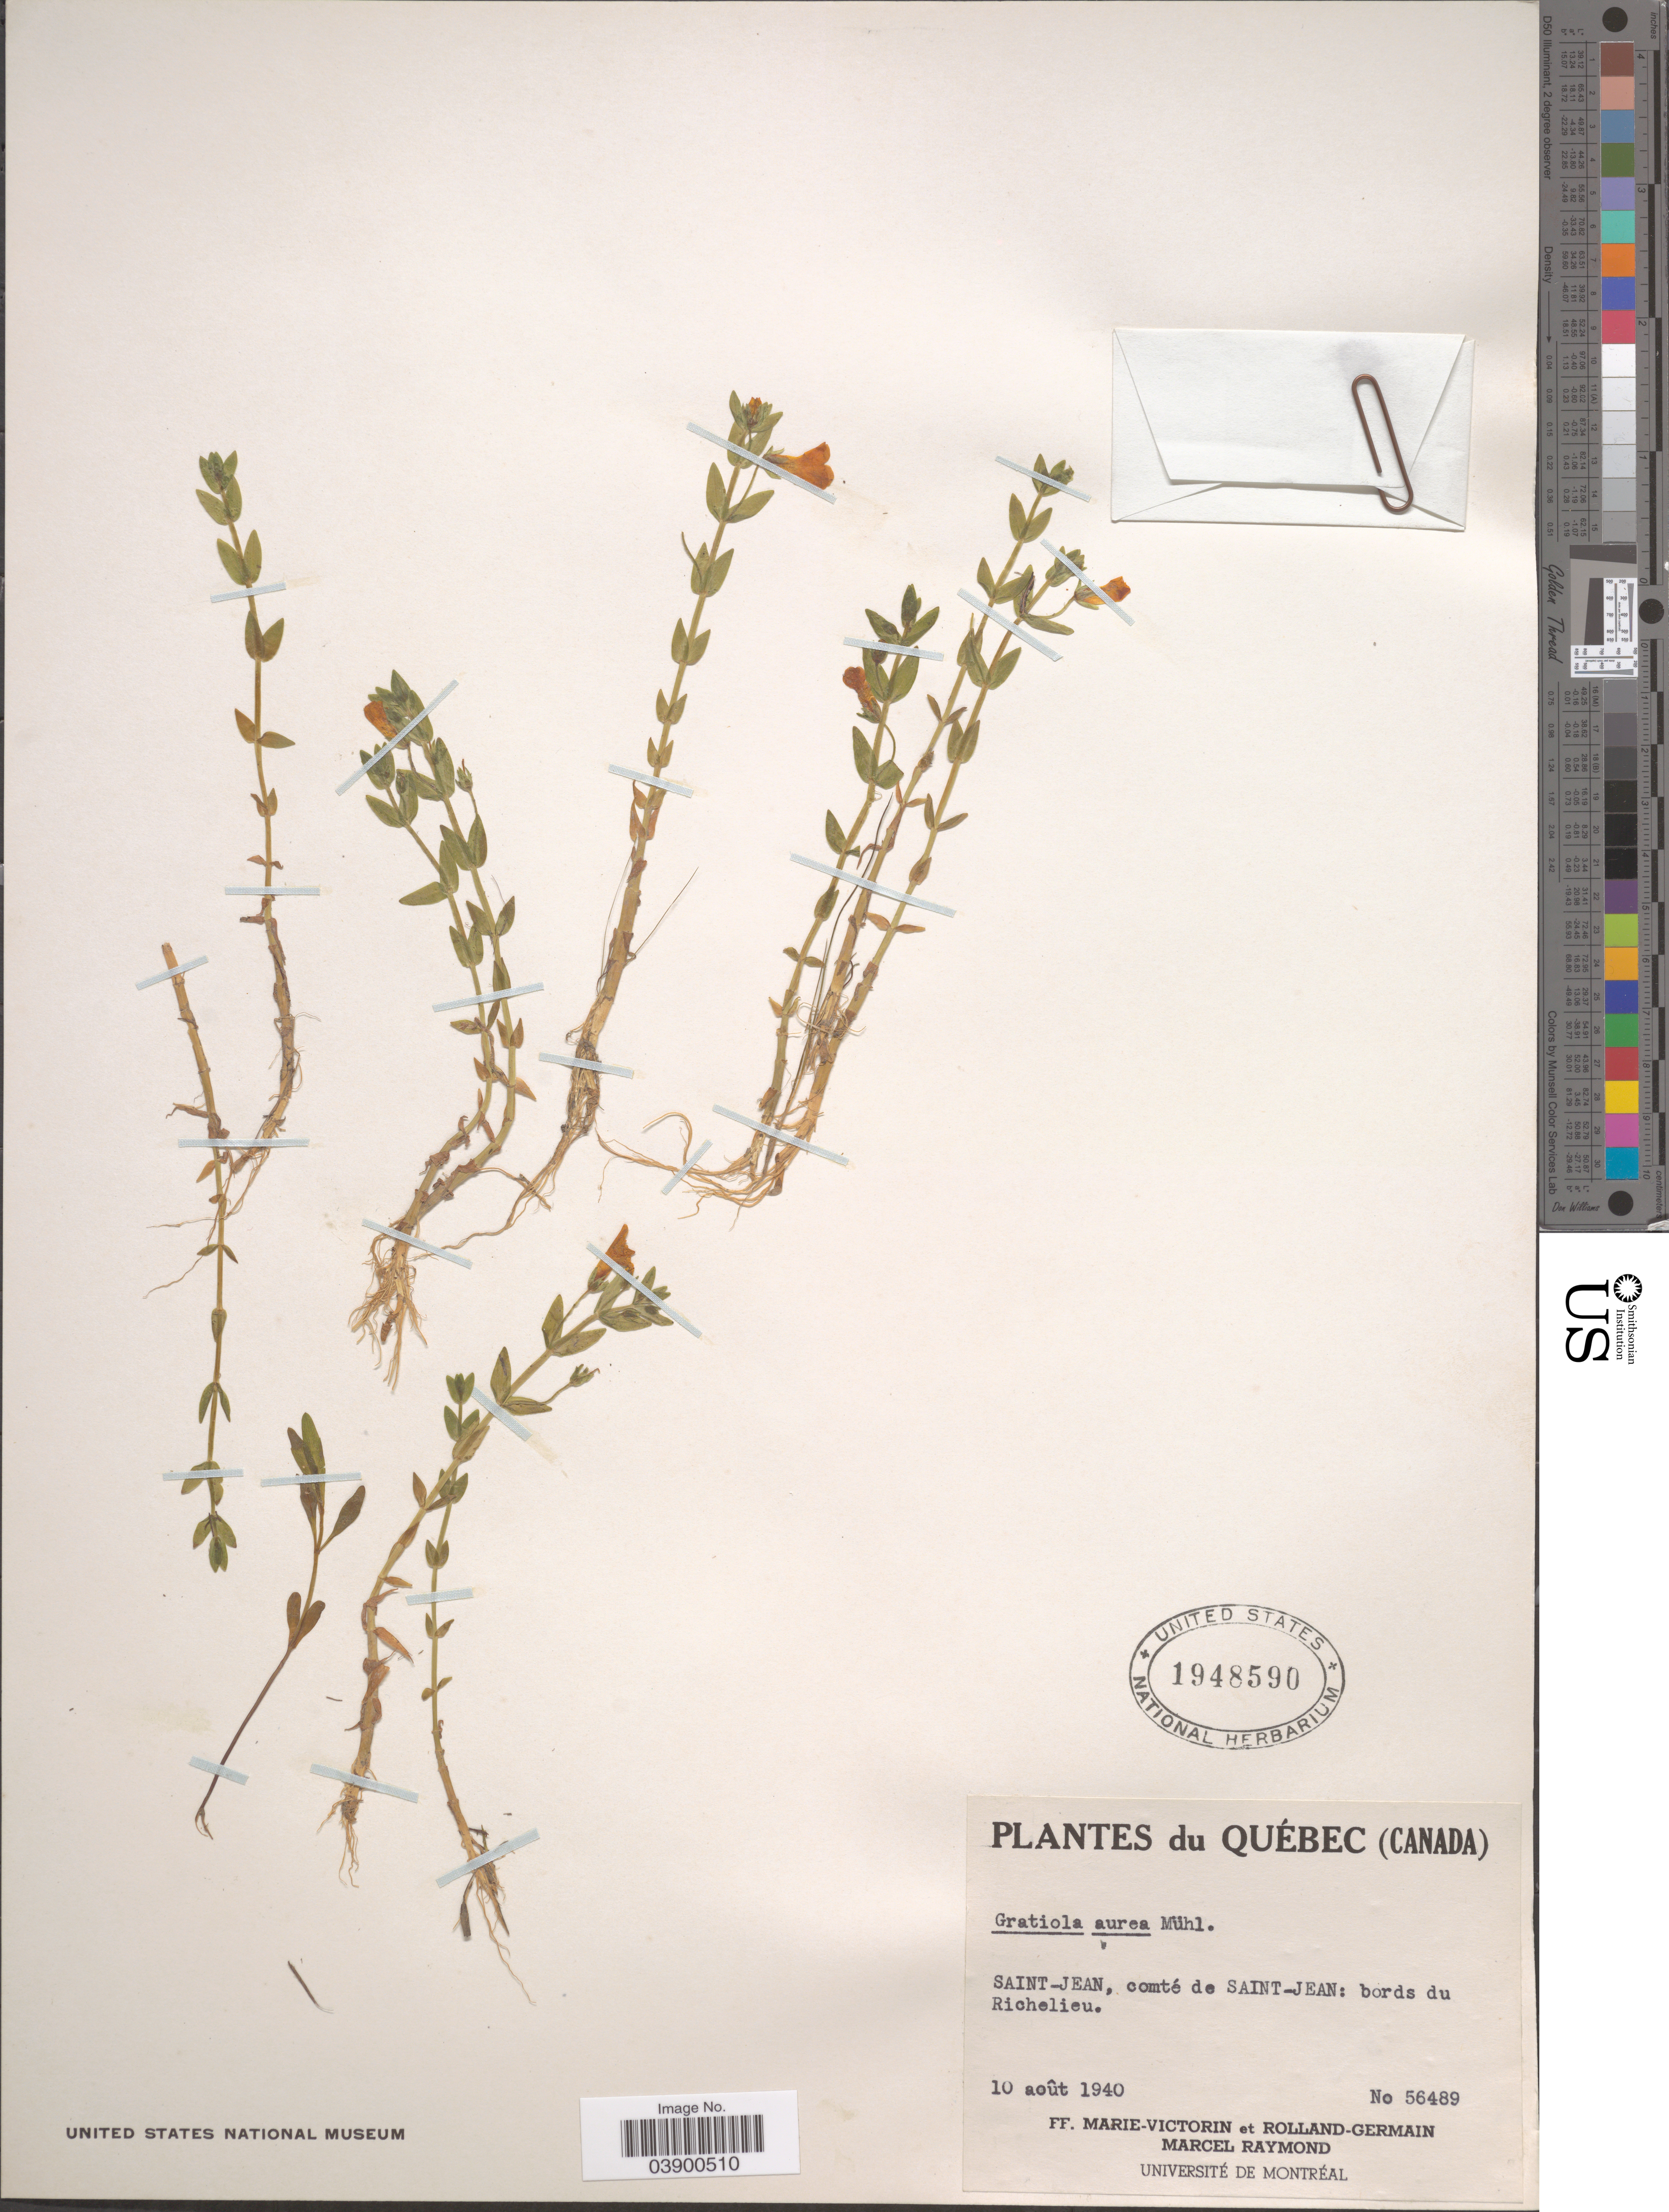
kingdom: Plantae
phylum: Tracheophyta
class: Magnoliopsida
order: Lamiales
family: Plantaginaceae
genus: Gratiola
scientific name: Gratiola aurea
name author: Pursh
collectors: F. Marie-Victorin, Rolland-Germain & M. Raymond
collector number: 56489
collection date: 1940-08-10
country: Canada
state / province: Quebec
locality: Saint-Jean, comté de Saint-Jean: bords du Richelieu.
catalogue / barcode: US 1948590